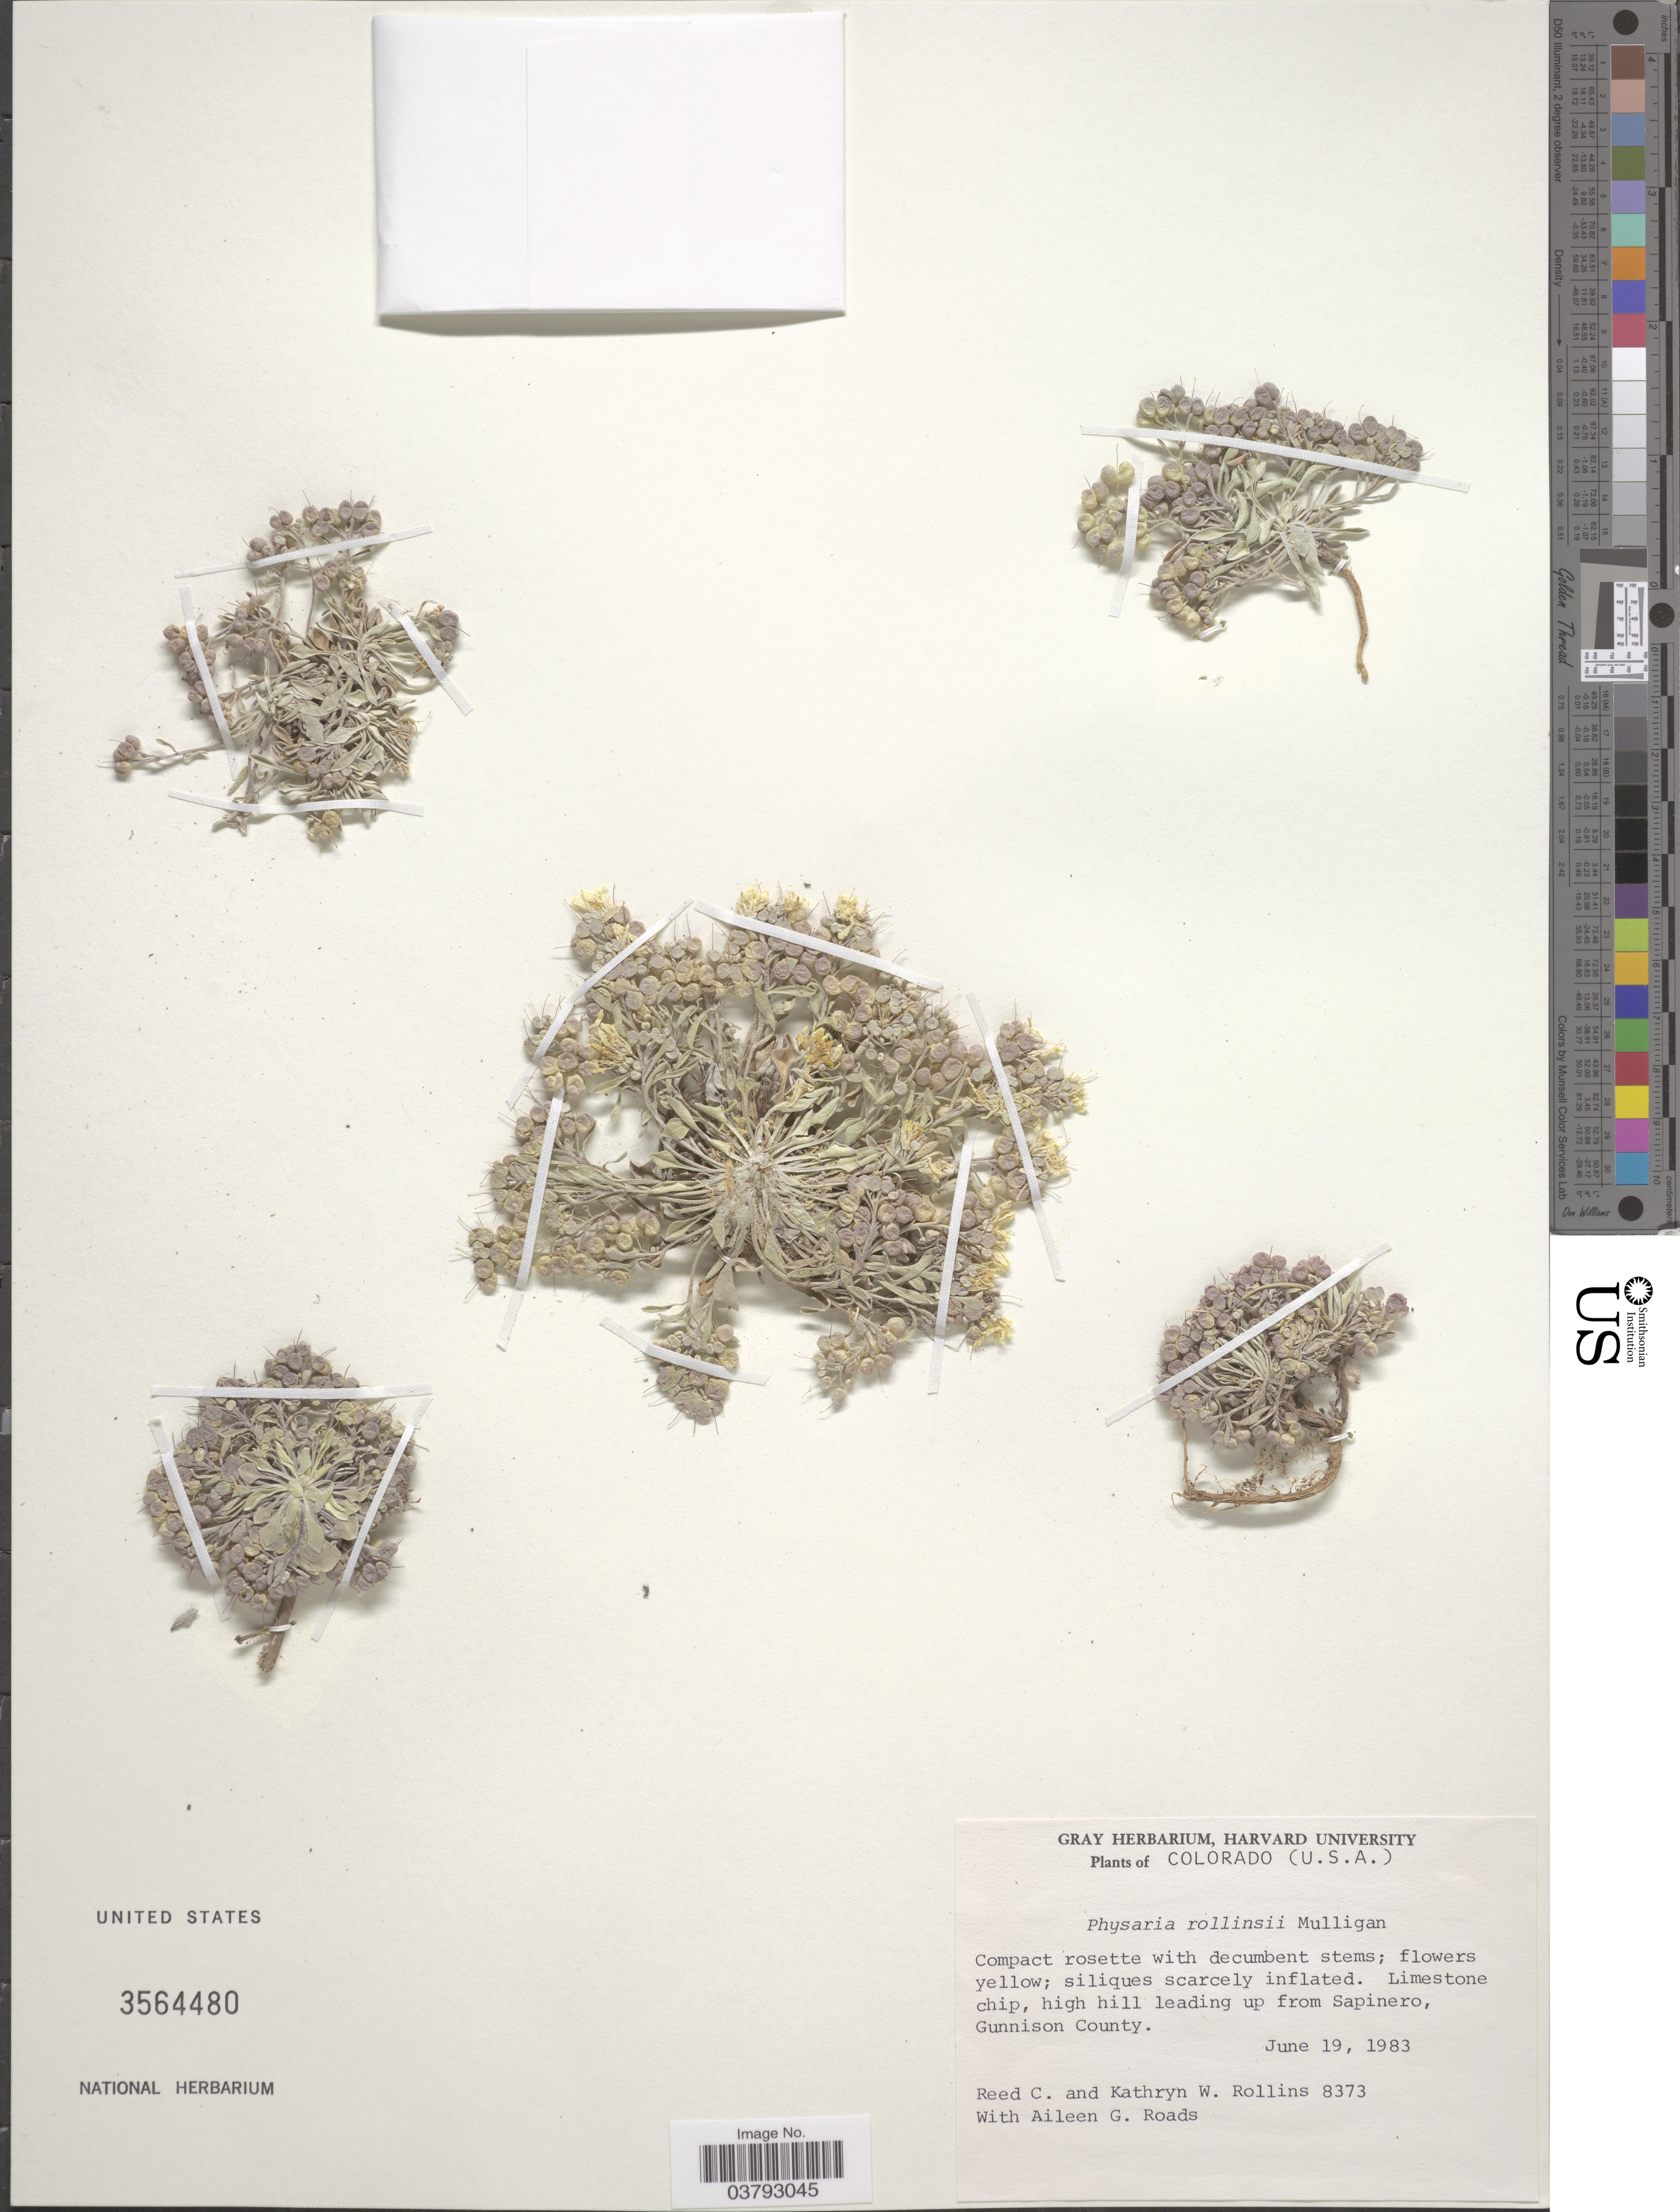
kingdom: Plantae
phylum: Tracheophyta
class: Magnoliopsida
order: Brassicales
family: Brassicaceae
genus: Physaria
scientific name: Physaria pulvinata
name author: O'Kane & Reveal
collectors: R. C. Rollins, K. W. Rollins & A. Roads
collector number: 8373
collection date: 1983-06-19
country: United States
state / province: Colorado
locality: High hill leading up from Sapinero, Gunnison County.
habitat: limestone chip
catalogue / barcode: US 3564480